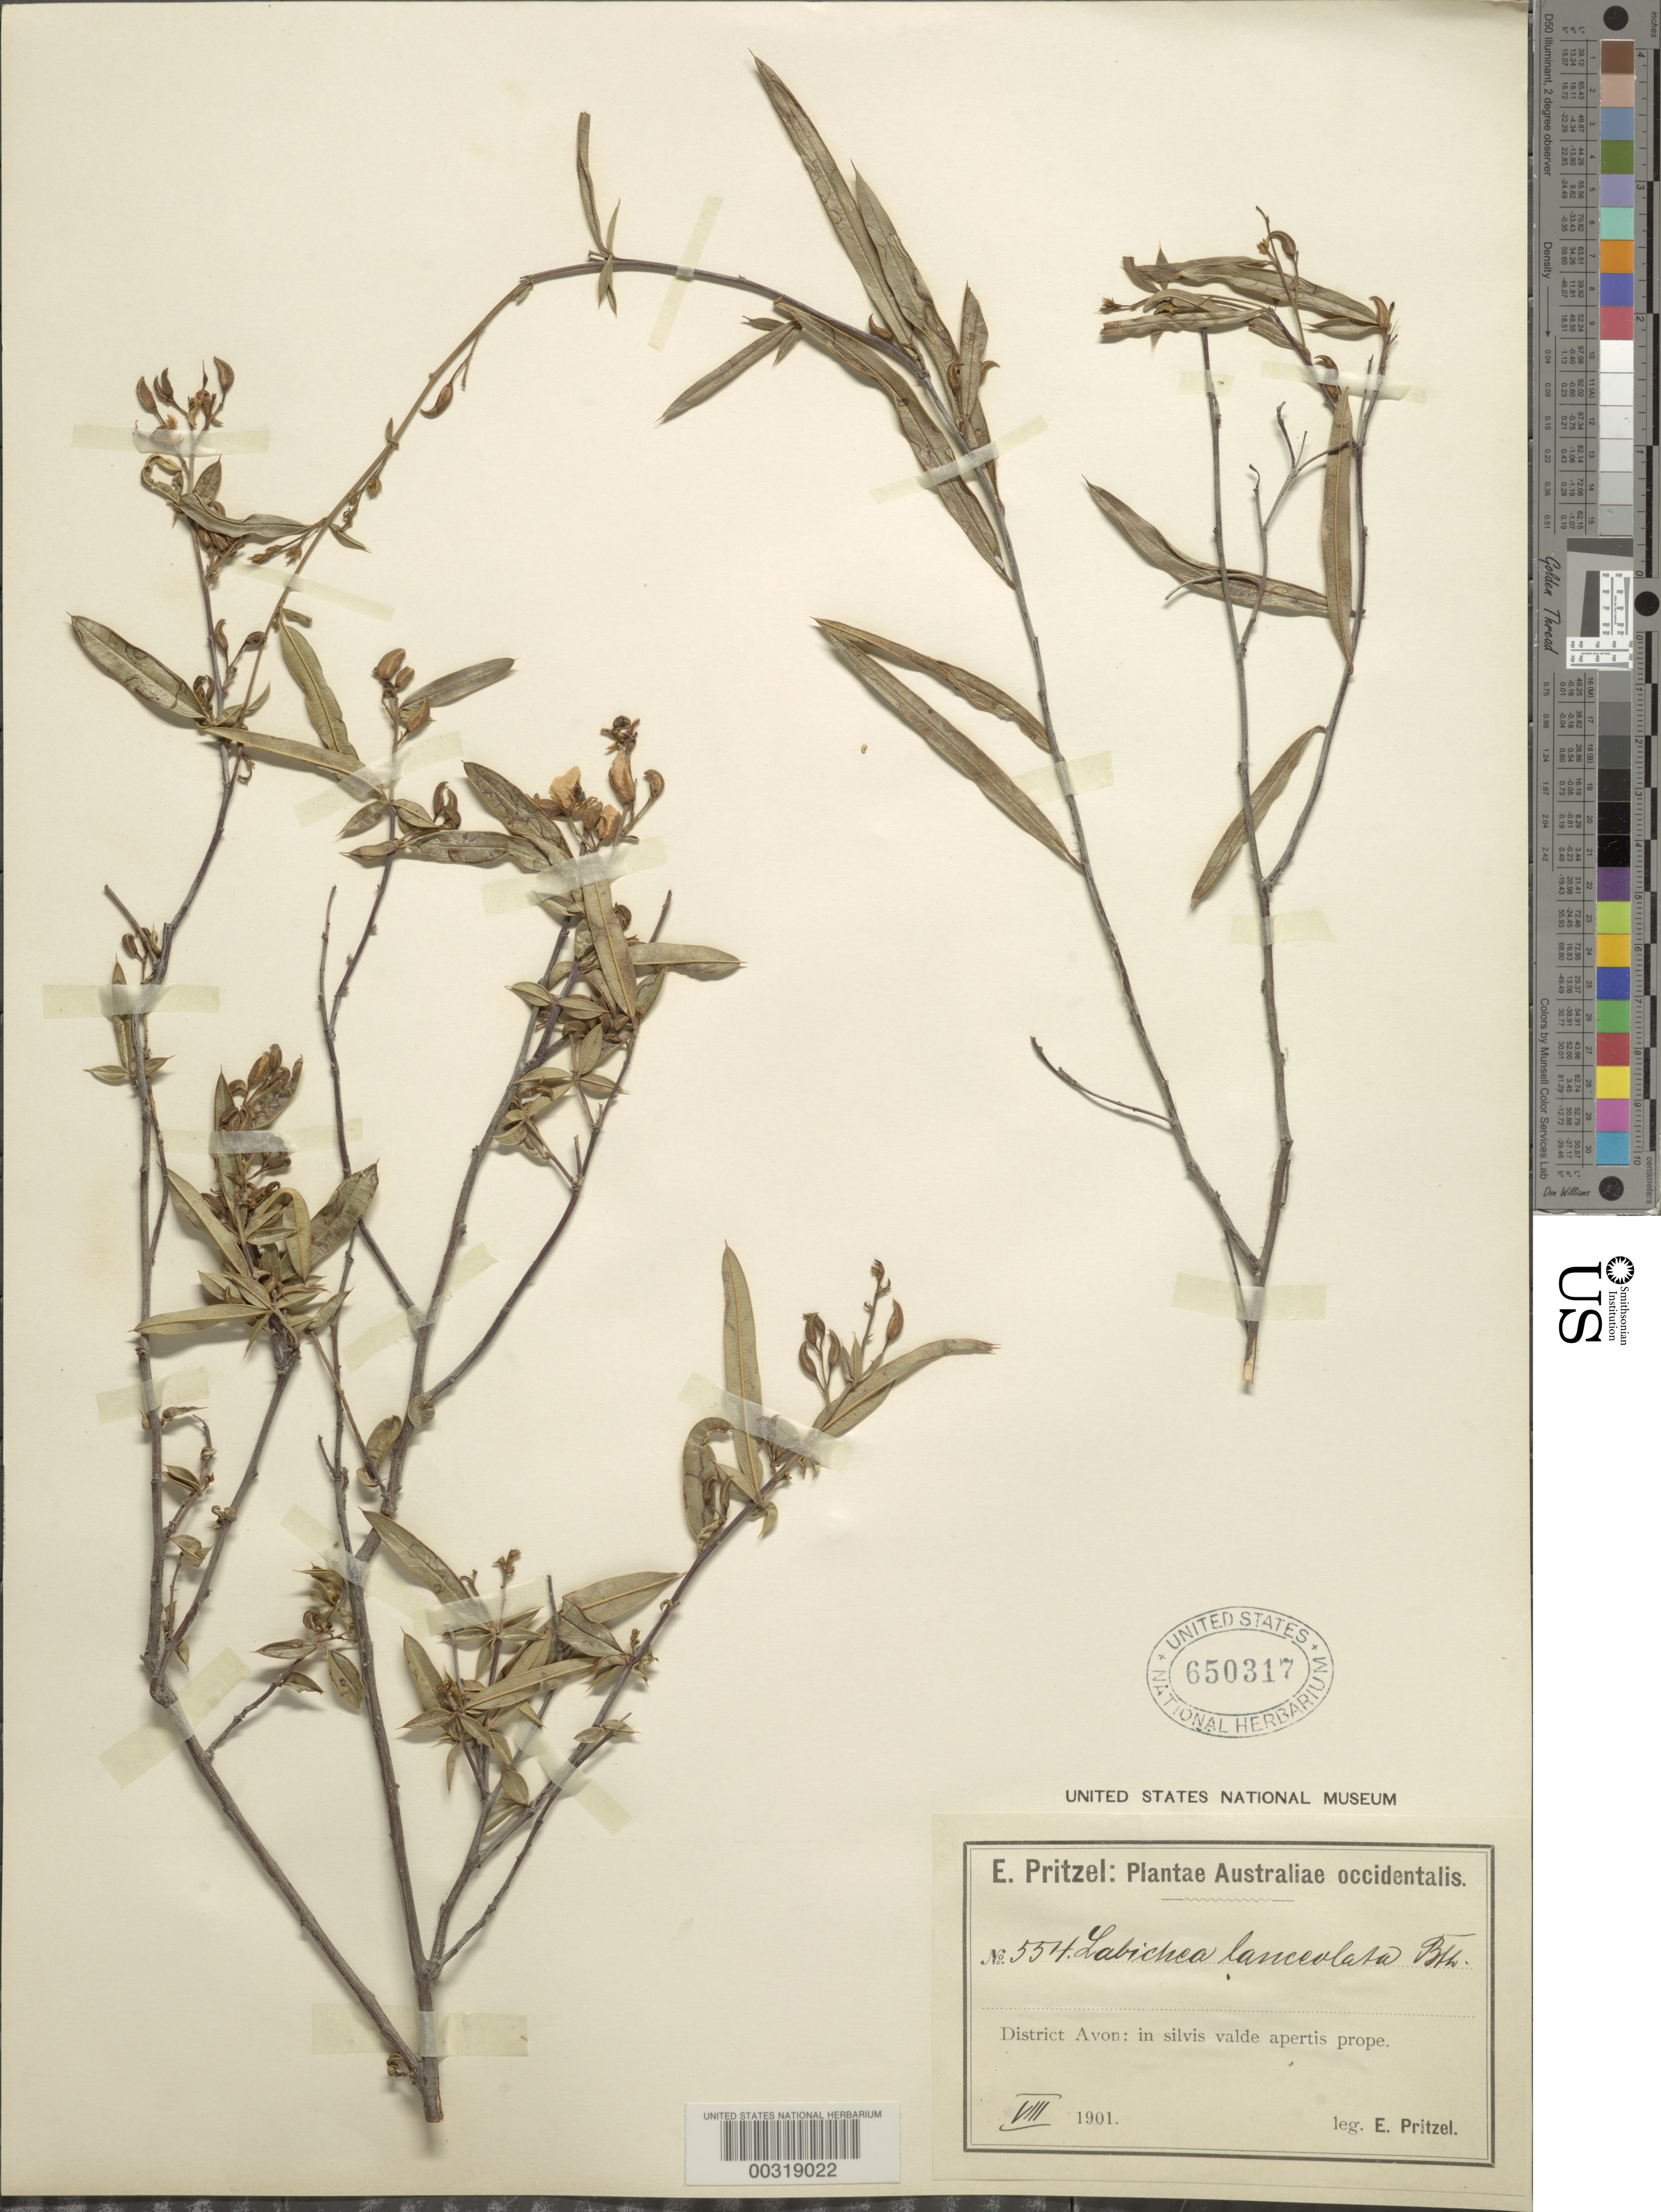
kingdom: Plantae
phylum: Tracheophyta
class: Magnoliopsida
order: Fabales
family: Fabaceae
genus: Labichea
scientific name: Labichea lanceolata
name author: Benth.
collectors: E. G. Pritzel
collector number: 554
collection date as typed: Aug 1901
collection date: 1901-08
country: Australia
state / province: Western Australia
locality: Avon dist. (?)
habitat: Near open forest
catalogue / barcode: US 650317